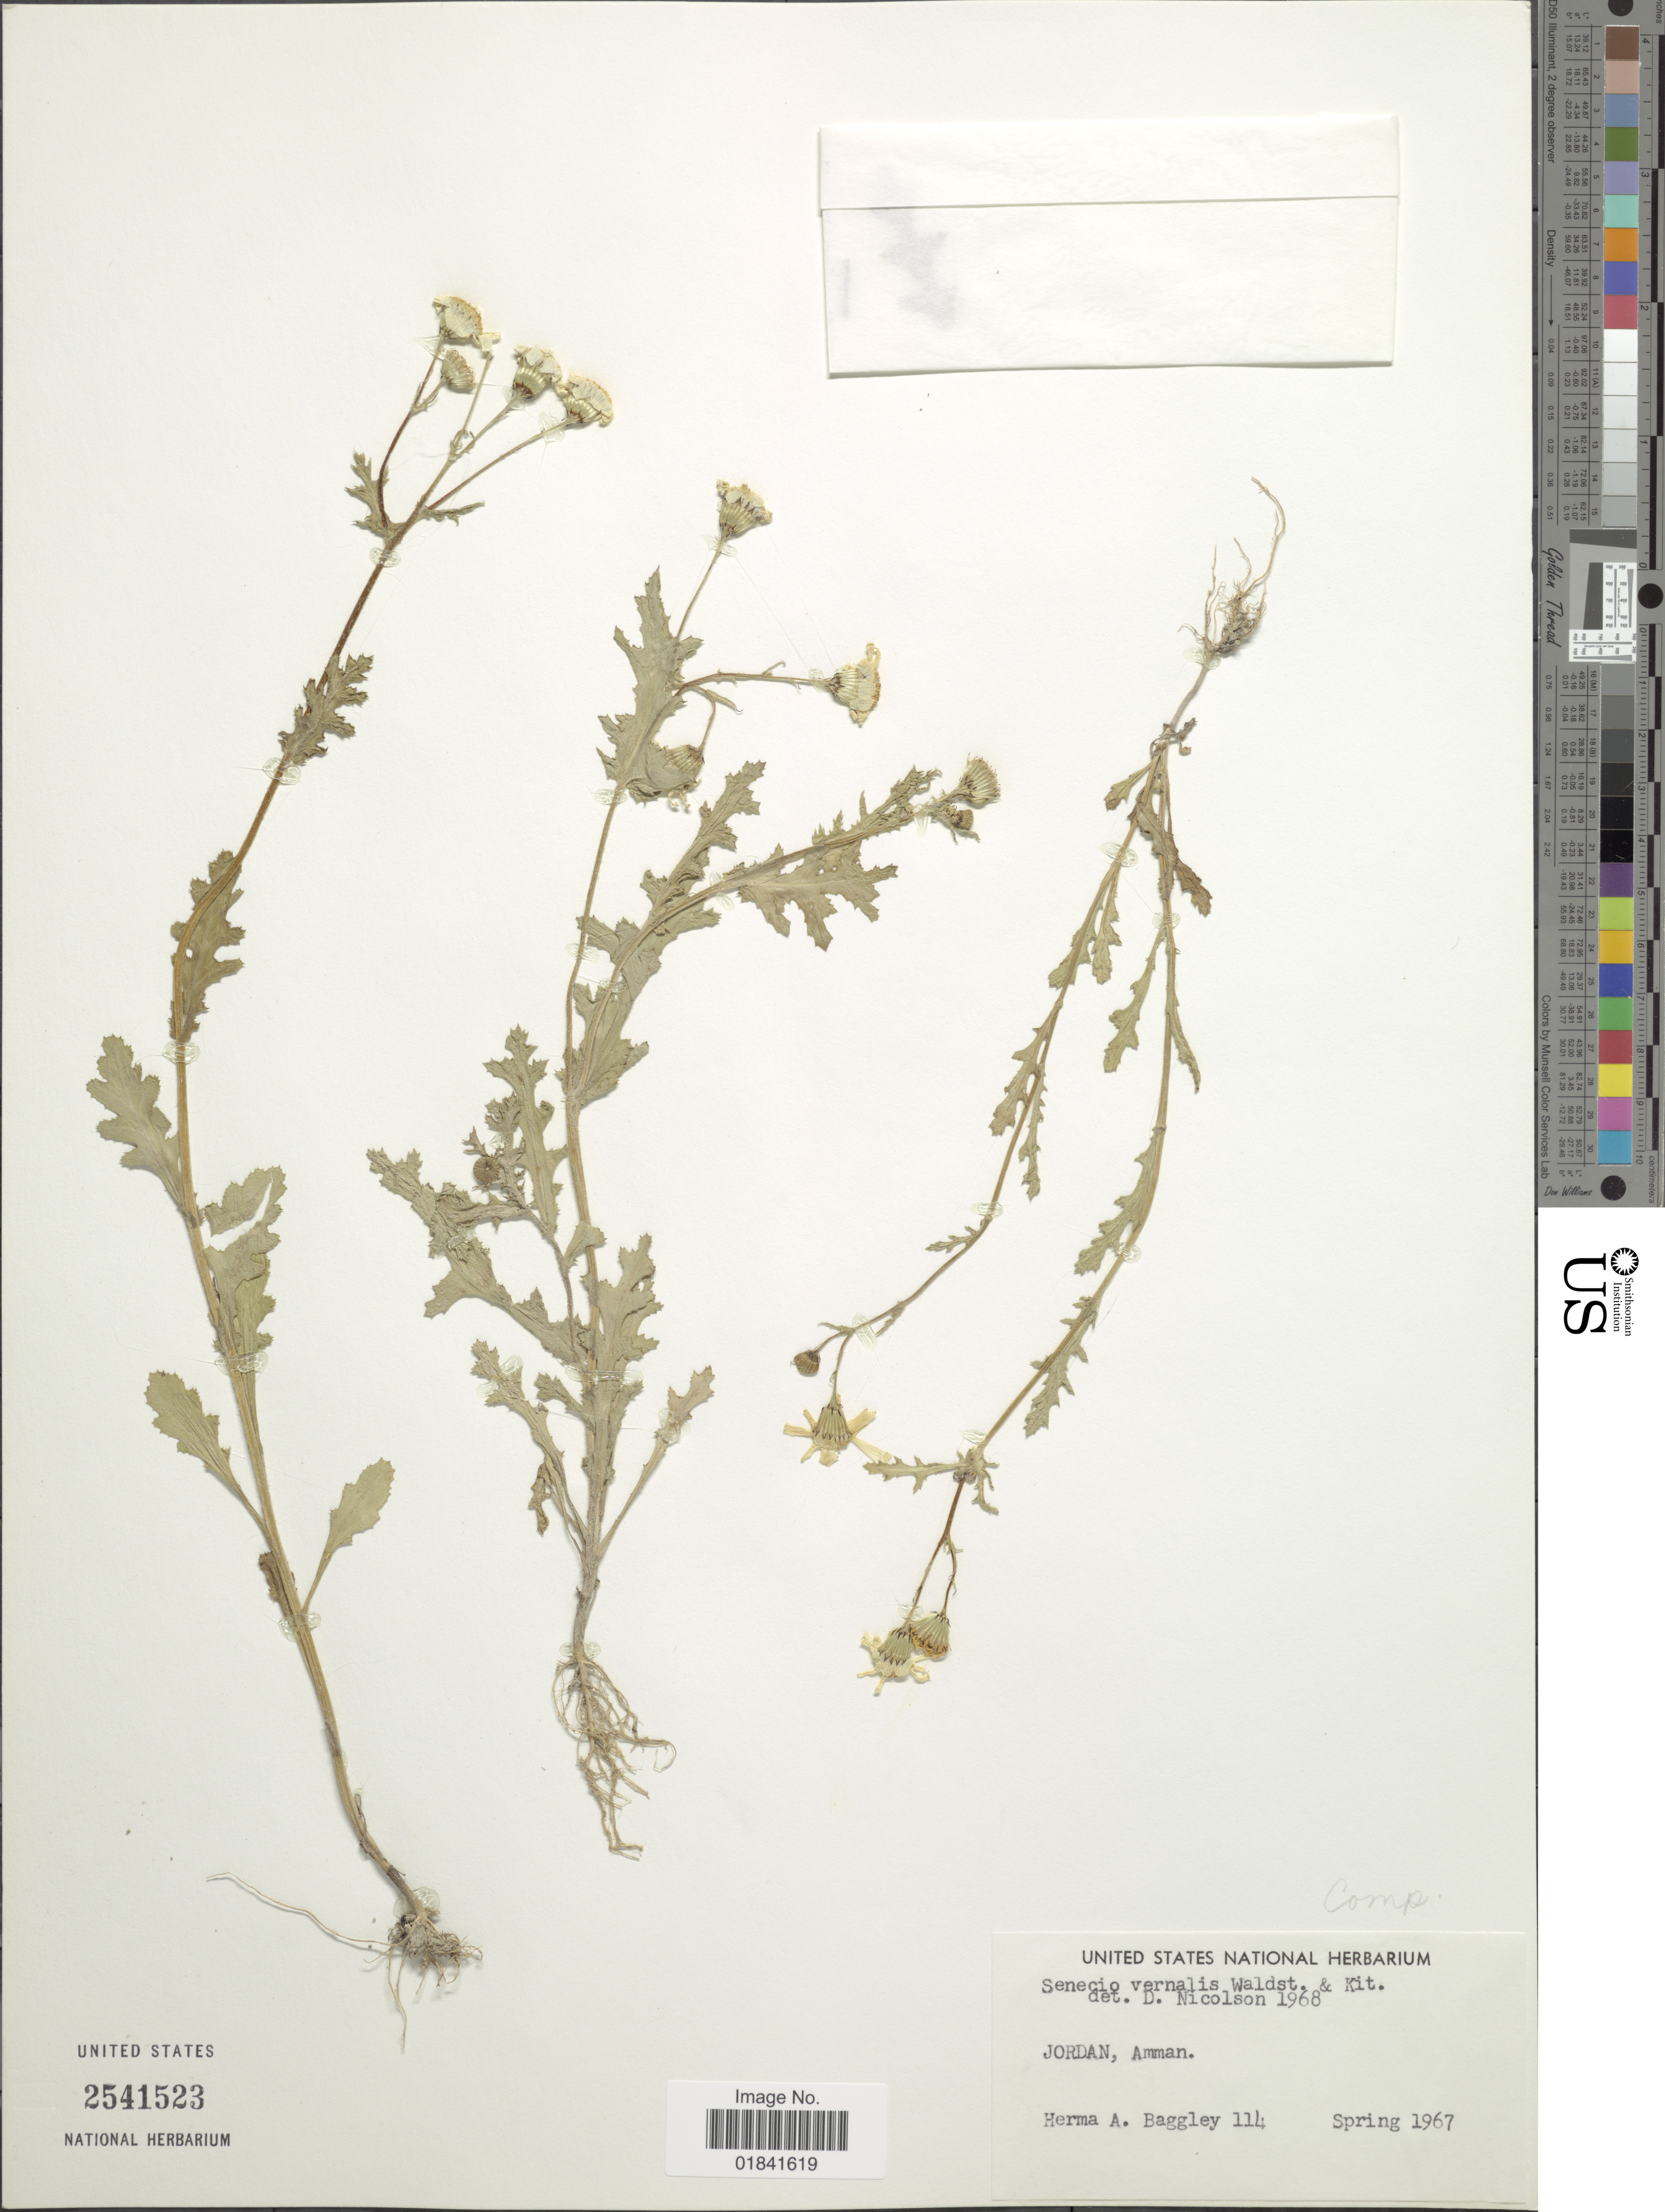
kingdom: Plantae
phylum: Tracheophyta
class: Magnoliopsida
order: Asterales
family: Asteraceae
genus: Senecio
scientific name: Senecio vernalis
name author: Franch.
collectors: H. Baggley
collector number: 114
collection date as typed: Spring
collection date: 1967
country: Jordan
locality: Amman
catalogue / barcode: US 2541523